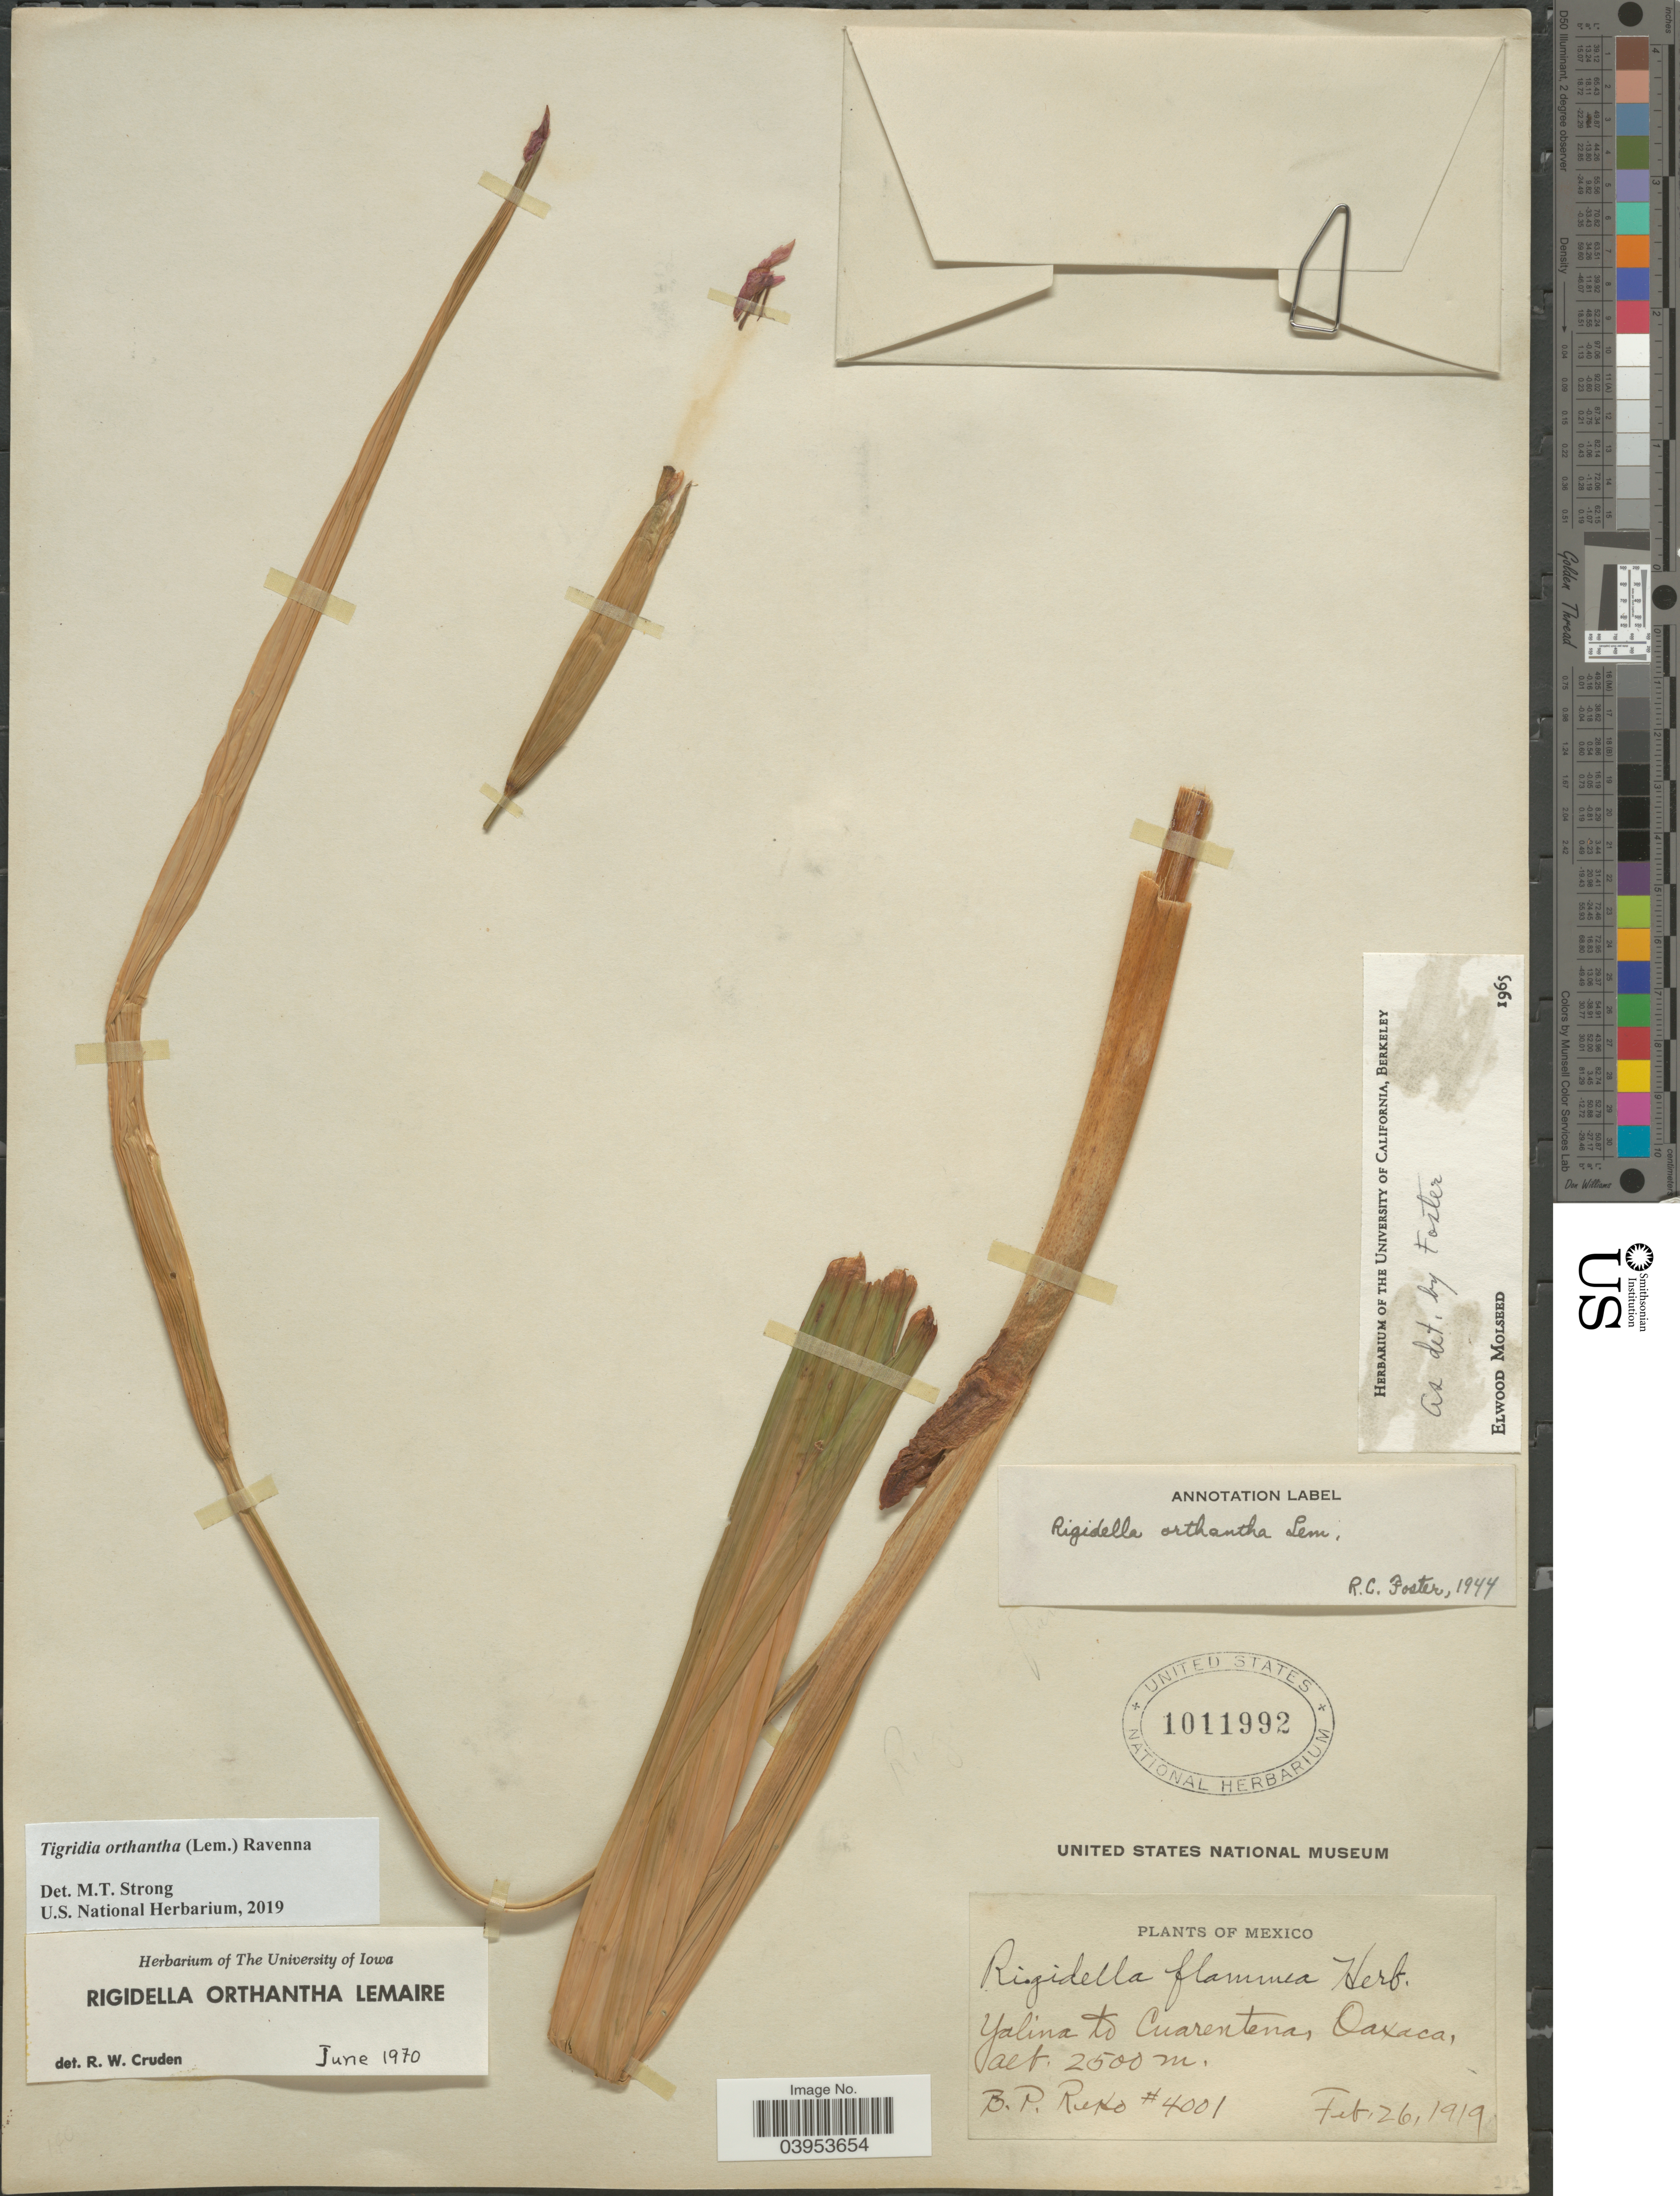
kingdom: Plantae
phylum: Tracheophyta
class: Liliopsida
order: Asparagales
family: Iridaceae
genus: Tigridia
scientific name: Tigridia orthantha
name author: (Lem.) Ravenna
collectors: B. P. Reko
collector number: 4001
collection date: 1919-02-26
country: Mexico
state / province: Oaxaca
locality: Yalina to Cuarentena.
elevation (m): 2500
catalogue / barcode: US 1011992